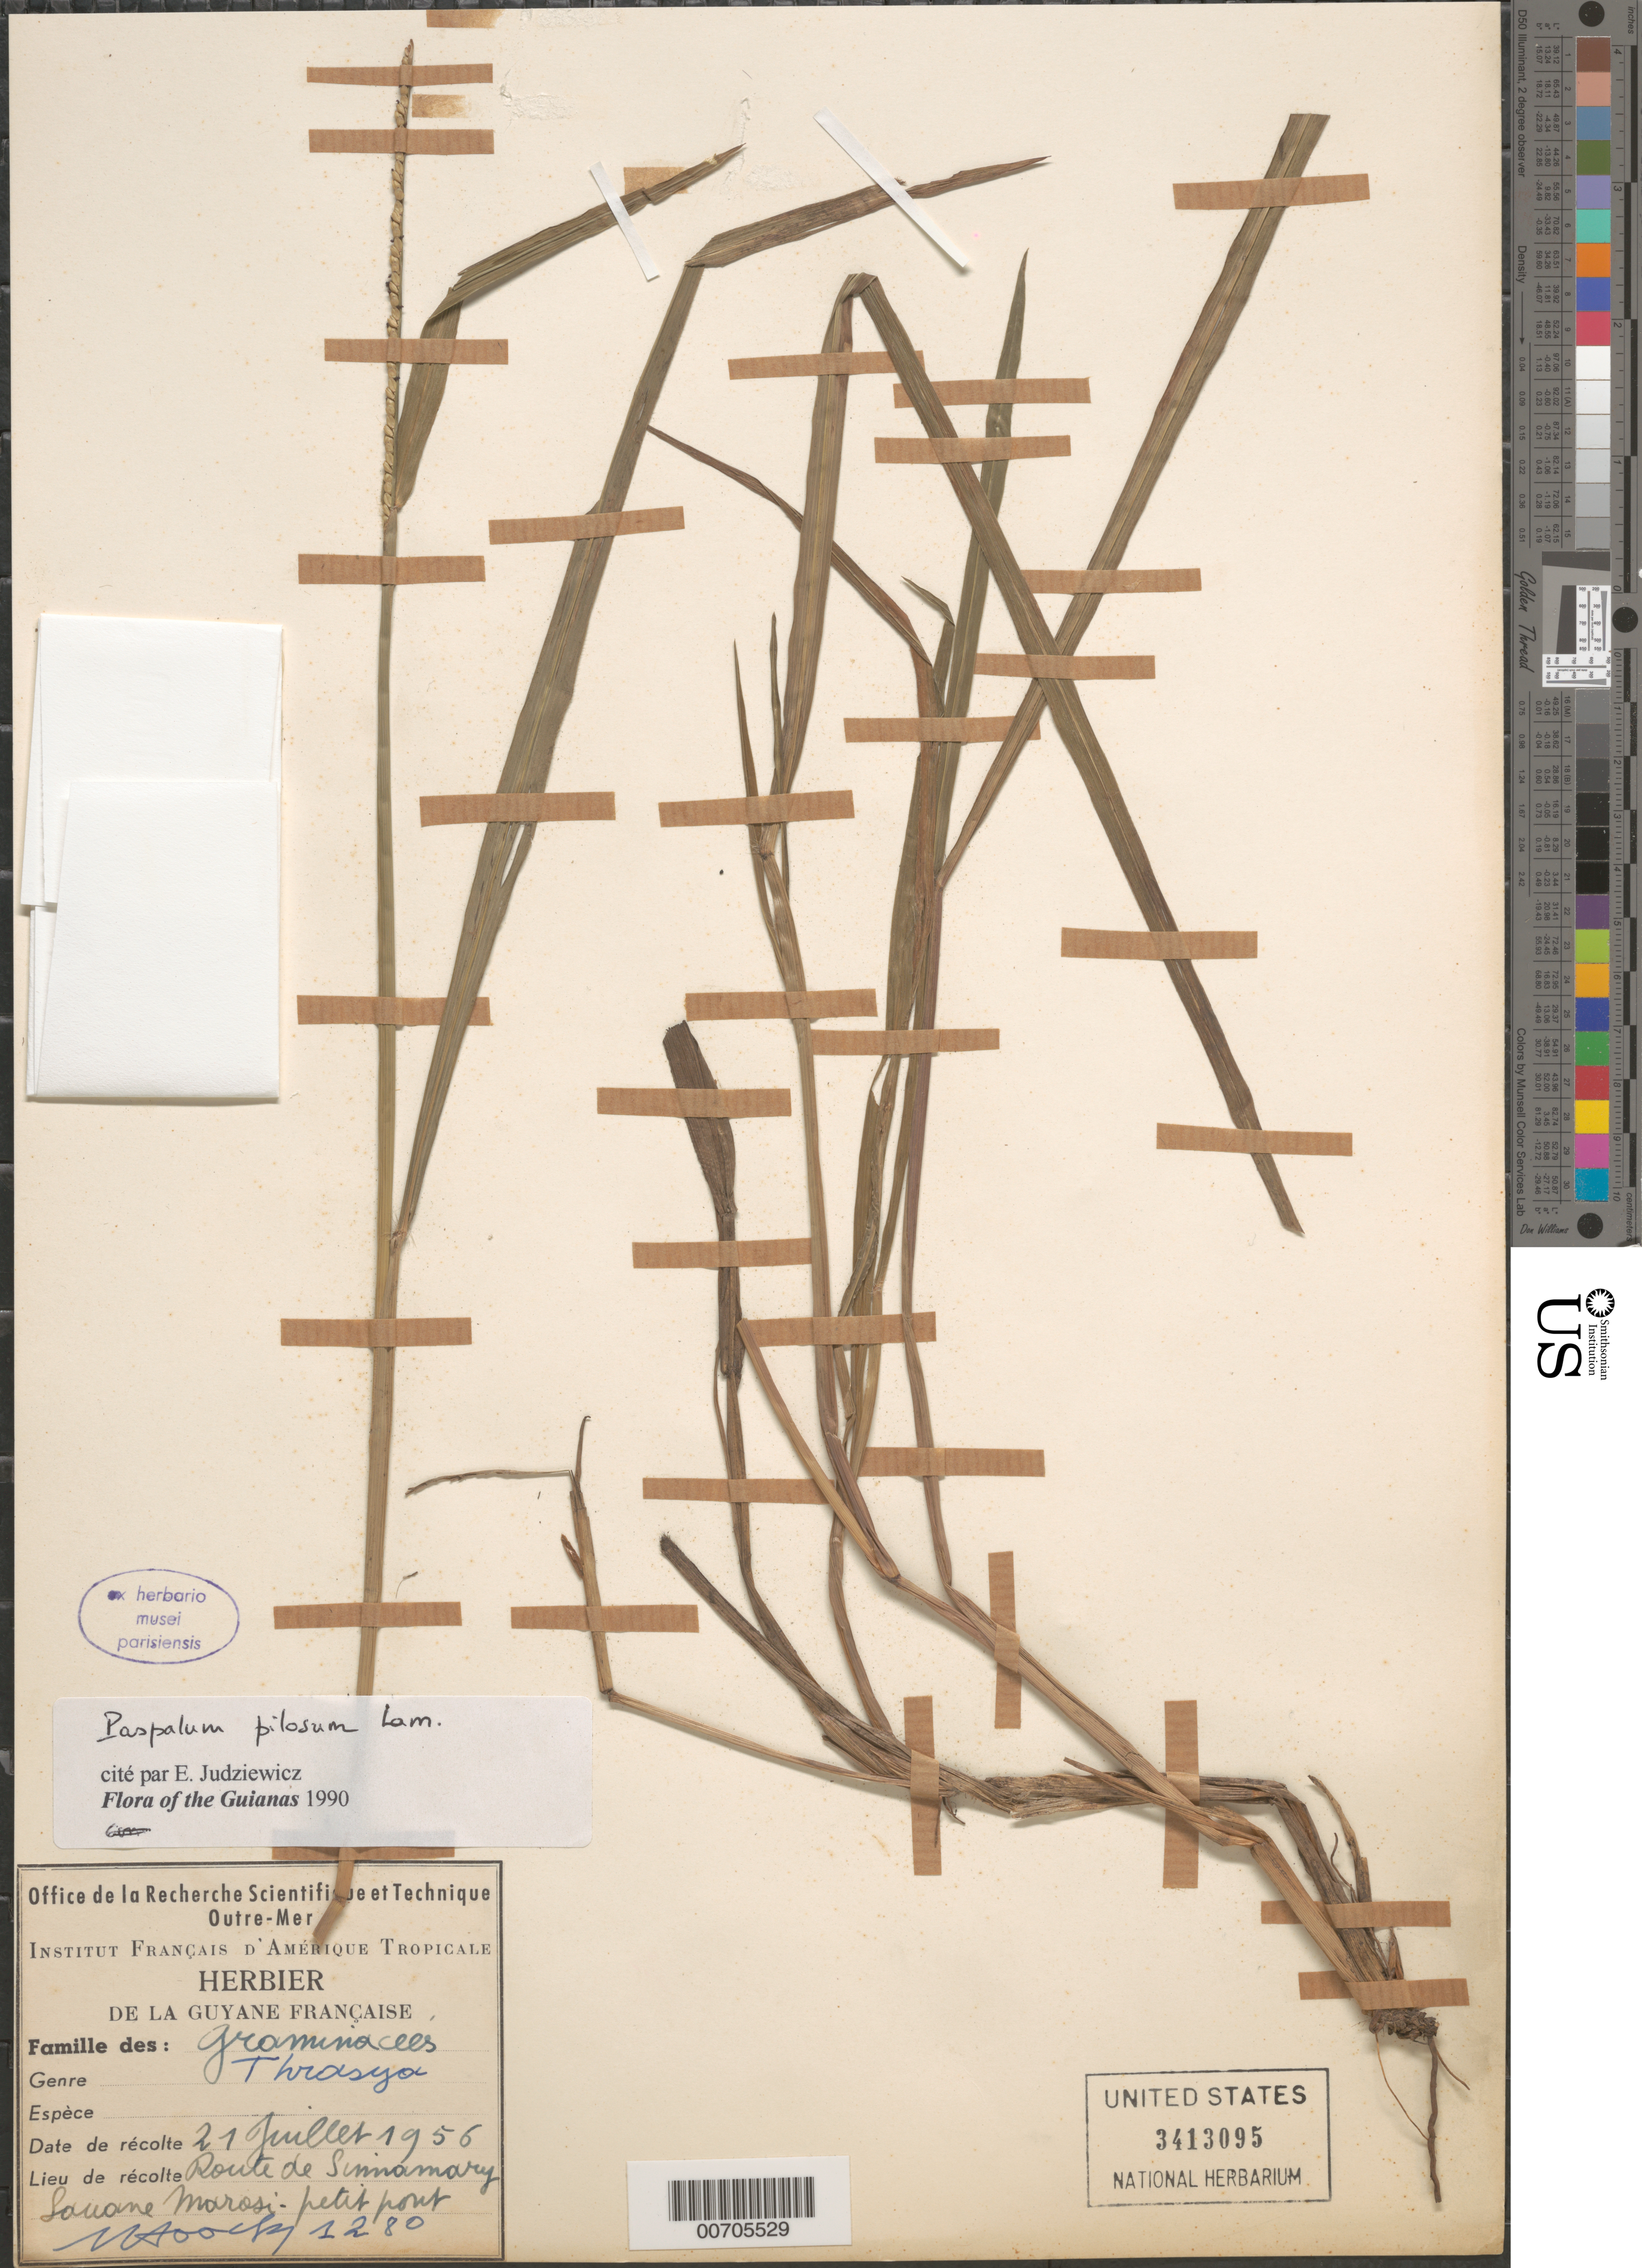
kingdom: Plantae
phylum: Tracheophyta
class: Liliopsida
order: Poales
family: Poaceae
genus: Paspalum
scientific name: Paspalum pilosum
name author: Lam.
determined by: Judziewicz, E. J.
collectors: J. Hoock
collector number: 1280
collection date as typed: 21-Jul-56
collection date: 1956-07-21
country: French Guiana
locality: Route de Sinnamary, Savane Marosi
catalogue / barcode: US 3413095